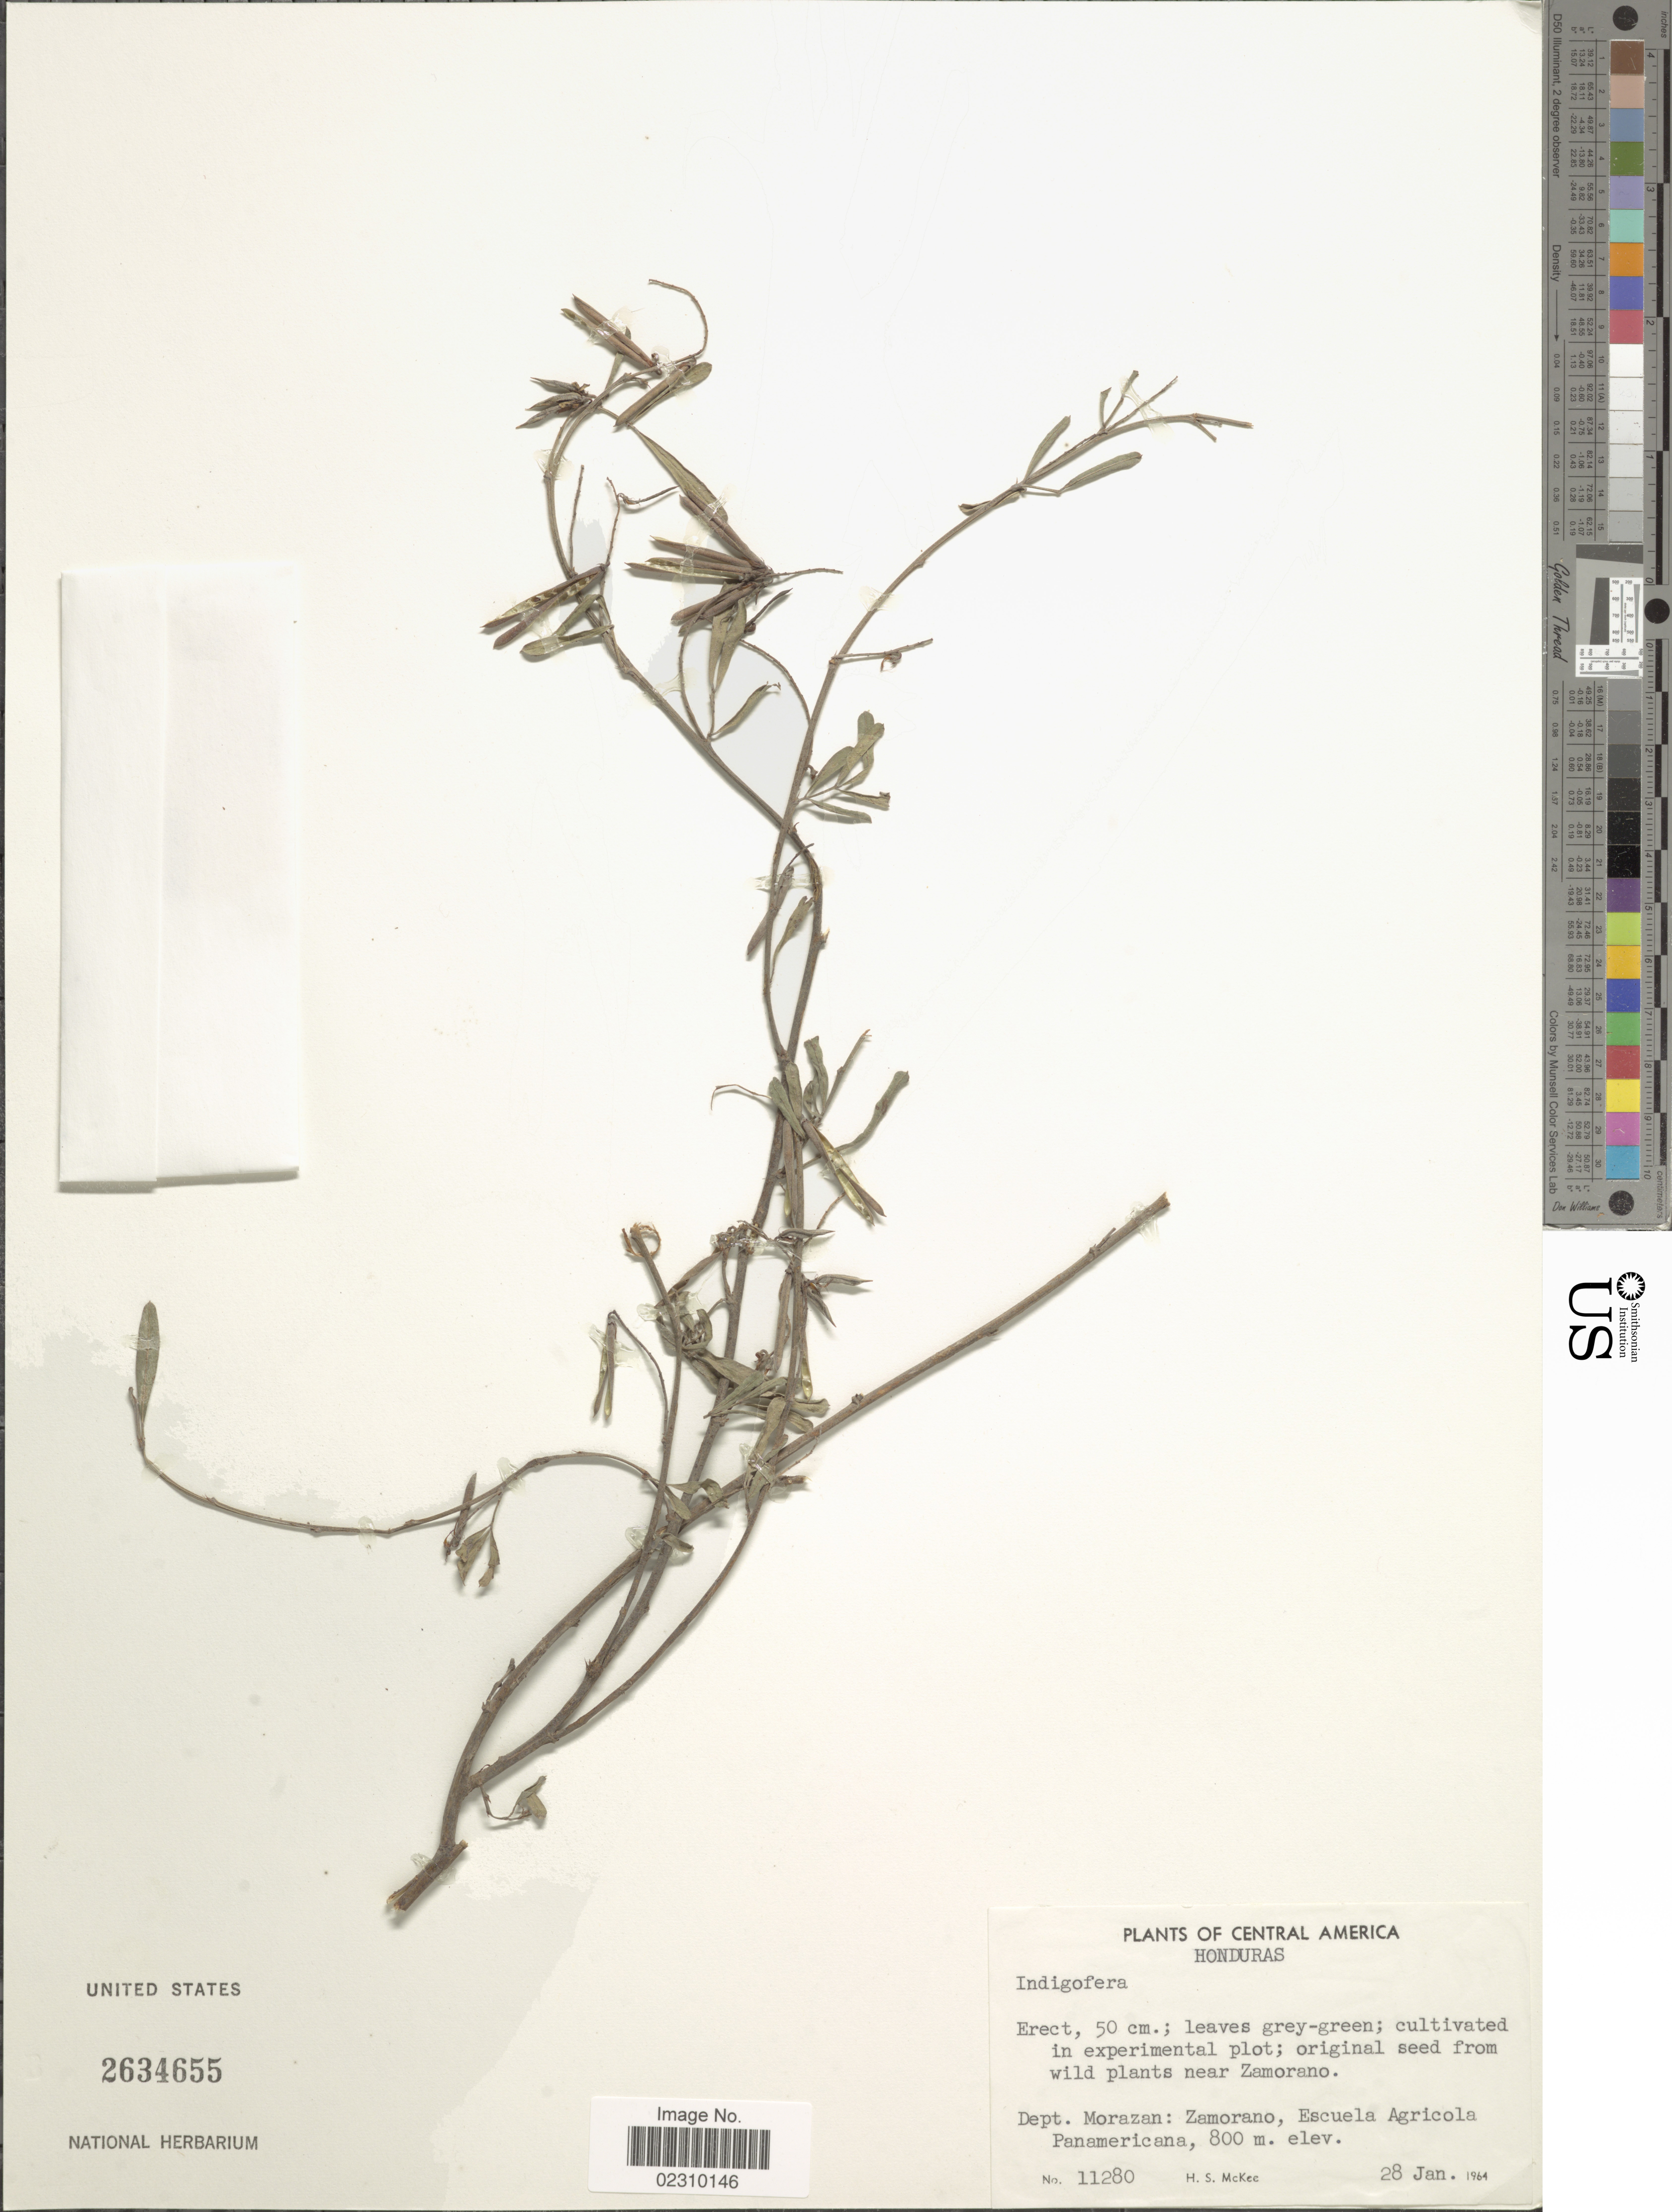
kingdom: Plantae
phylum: Tracheophyta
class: Magnoliopsida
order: Fabales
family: Fabaceae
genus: Indigofera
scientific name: Indigofera sp.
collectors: H. S. McKee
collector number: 11280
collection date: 1964-01-28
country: Honduras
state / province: Fco. Morazán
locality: Central America, Honduras, Dept. Morazan: Zamorano, Escuela Agricola Panamericana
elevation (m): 800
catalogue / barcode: US 2634655